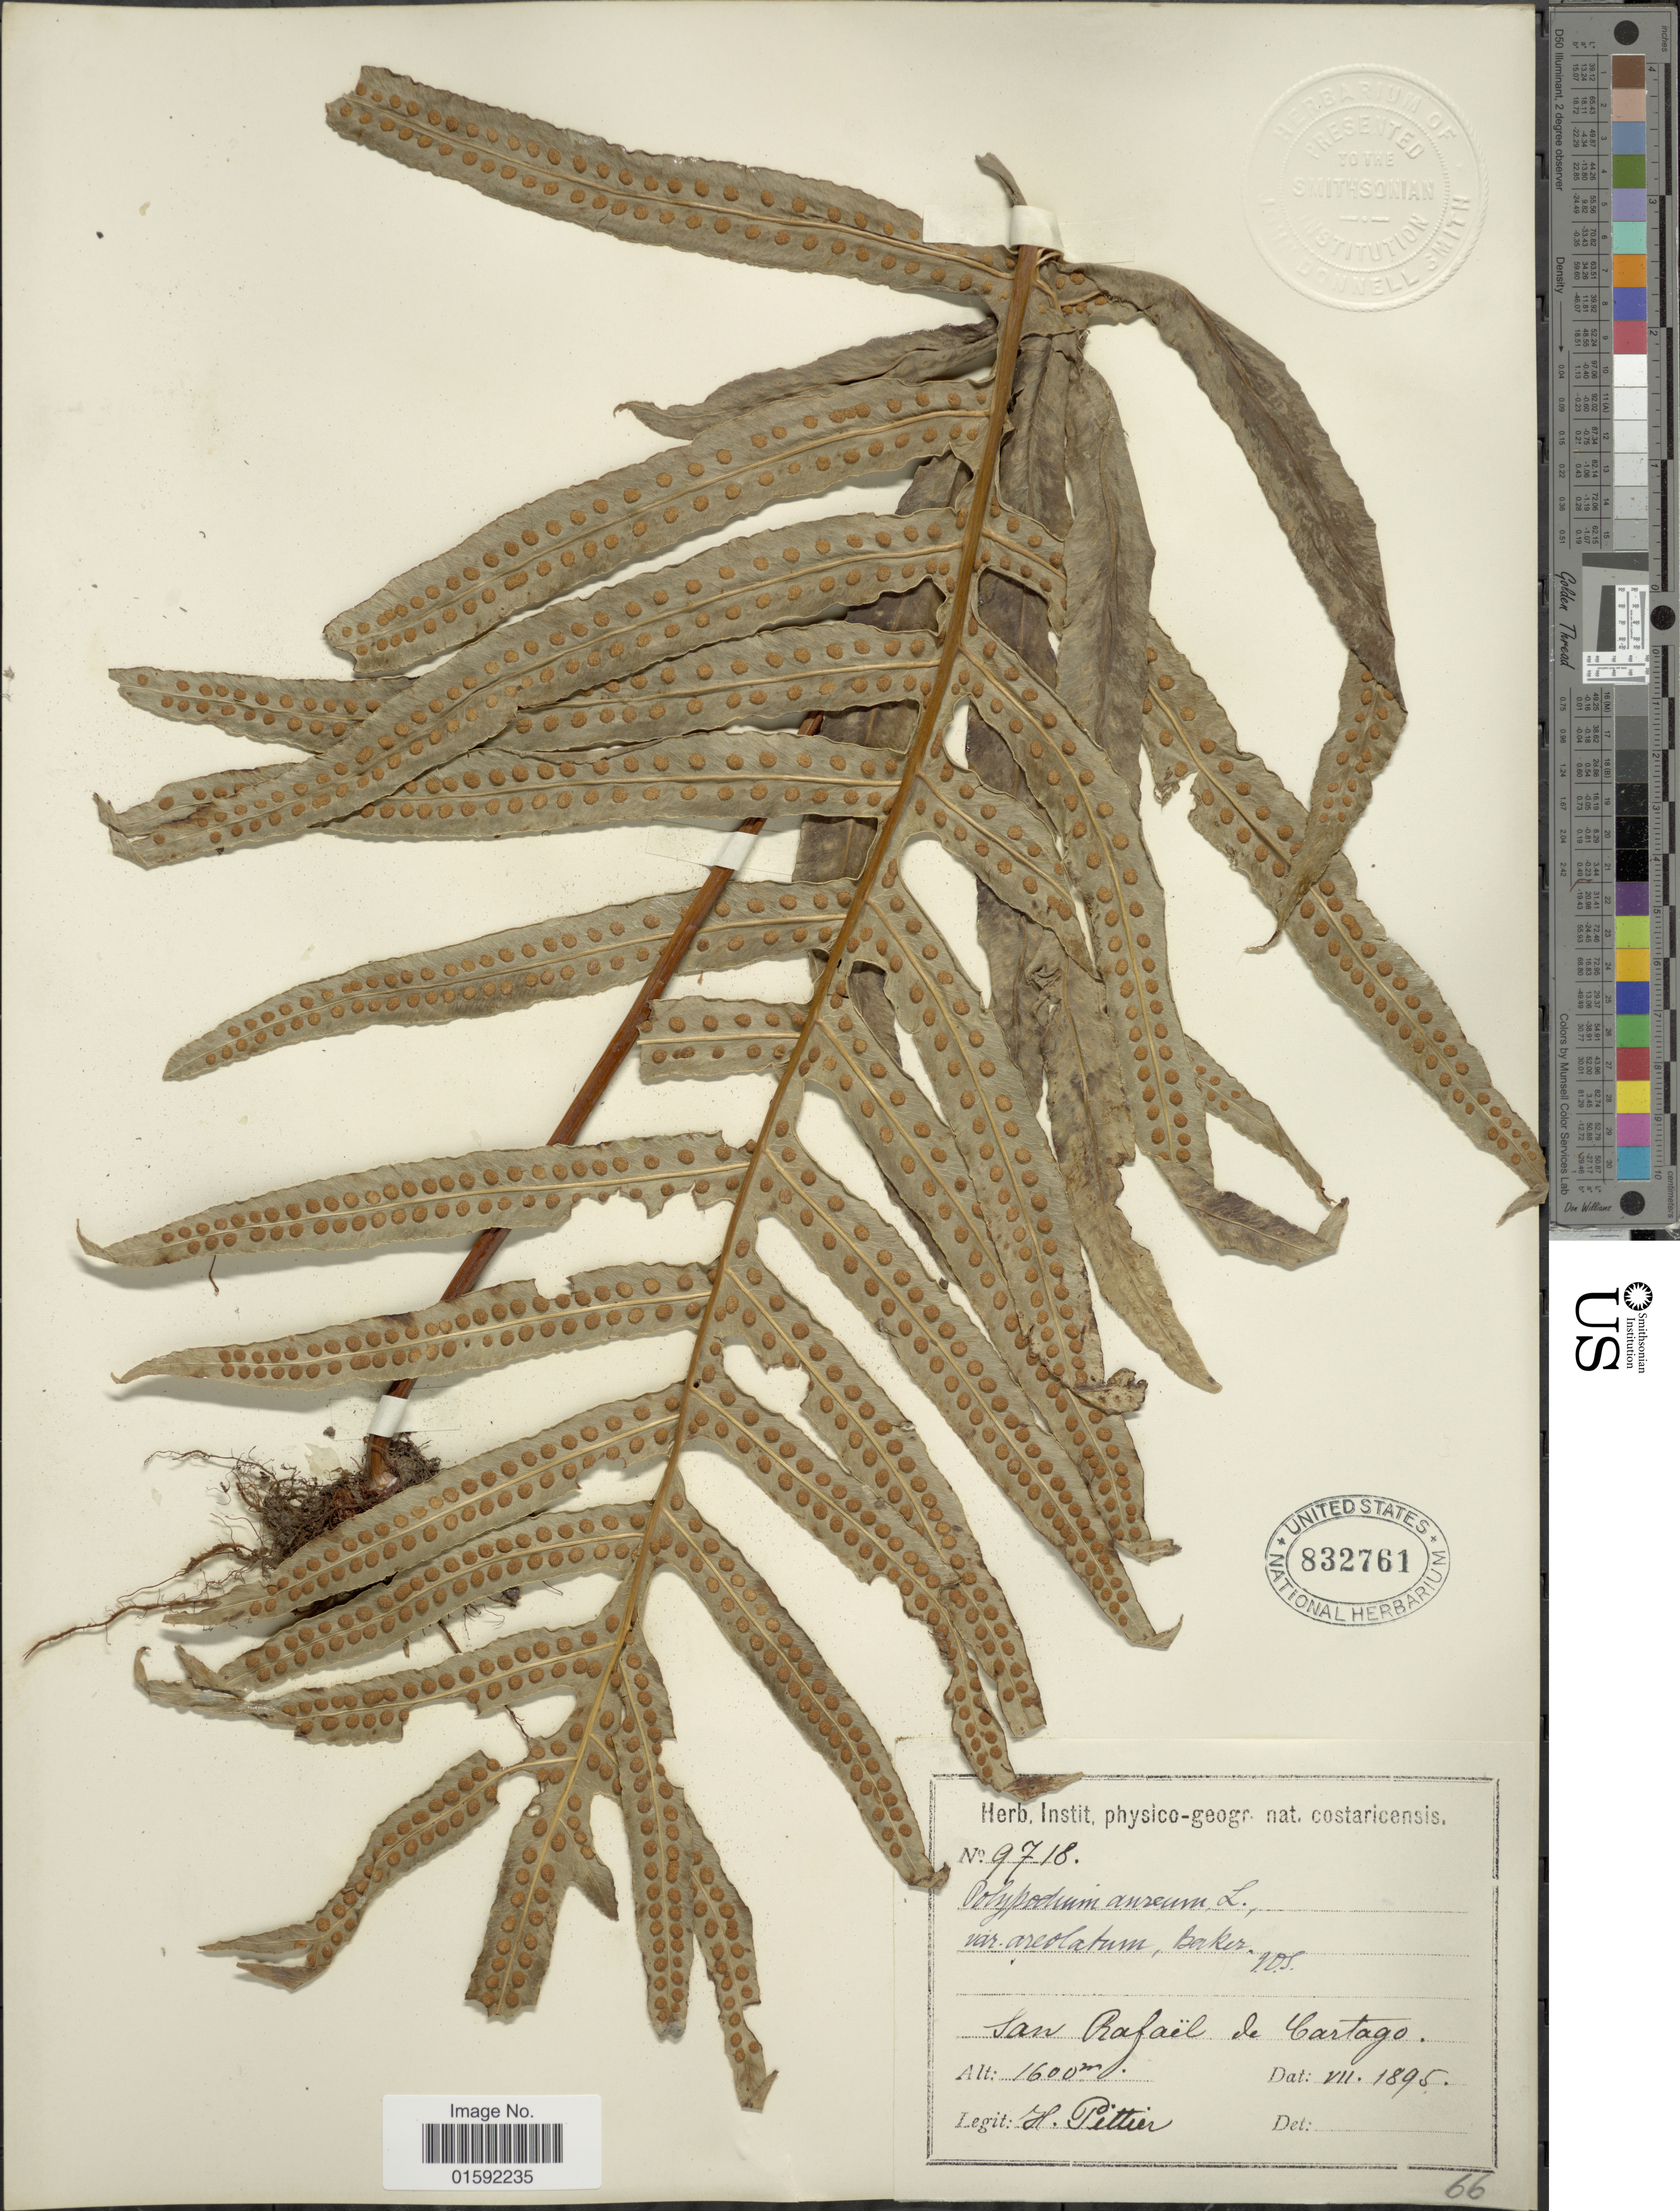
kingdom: Plantae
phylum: Tracheophyta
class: Polypodiopsida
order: Polypodiales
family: Polypodiaceae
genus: Phlebodium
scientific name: Phlebodium pseudoaureum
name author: (Cav.) Lellinger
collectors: H. F. Pittier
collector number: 9718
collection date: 1895-07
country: Costa Rica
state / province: Cartago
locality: Costaricensis, San Rafaël de Cartago.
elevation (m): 1600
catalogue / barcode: US 832761